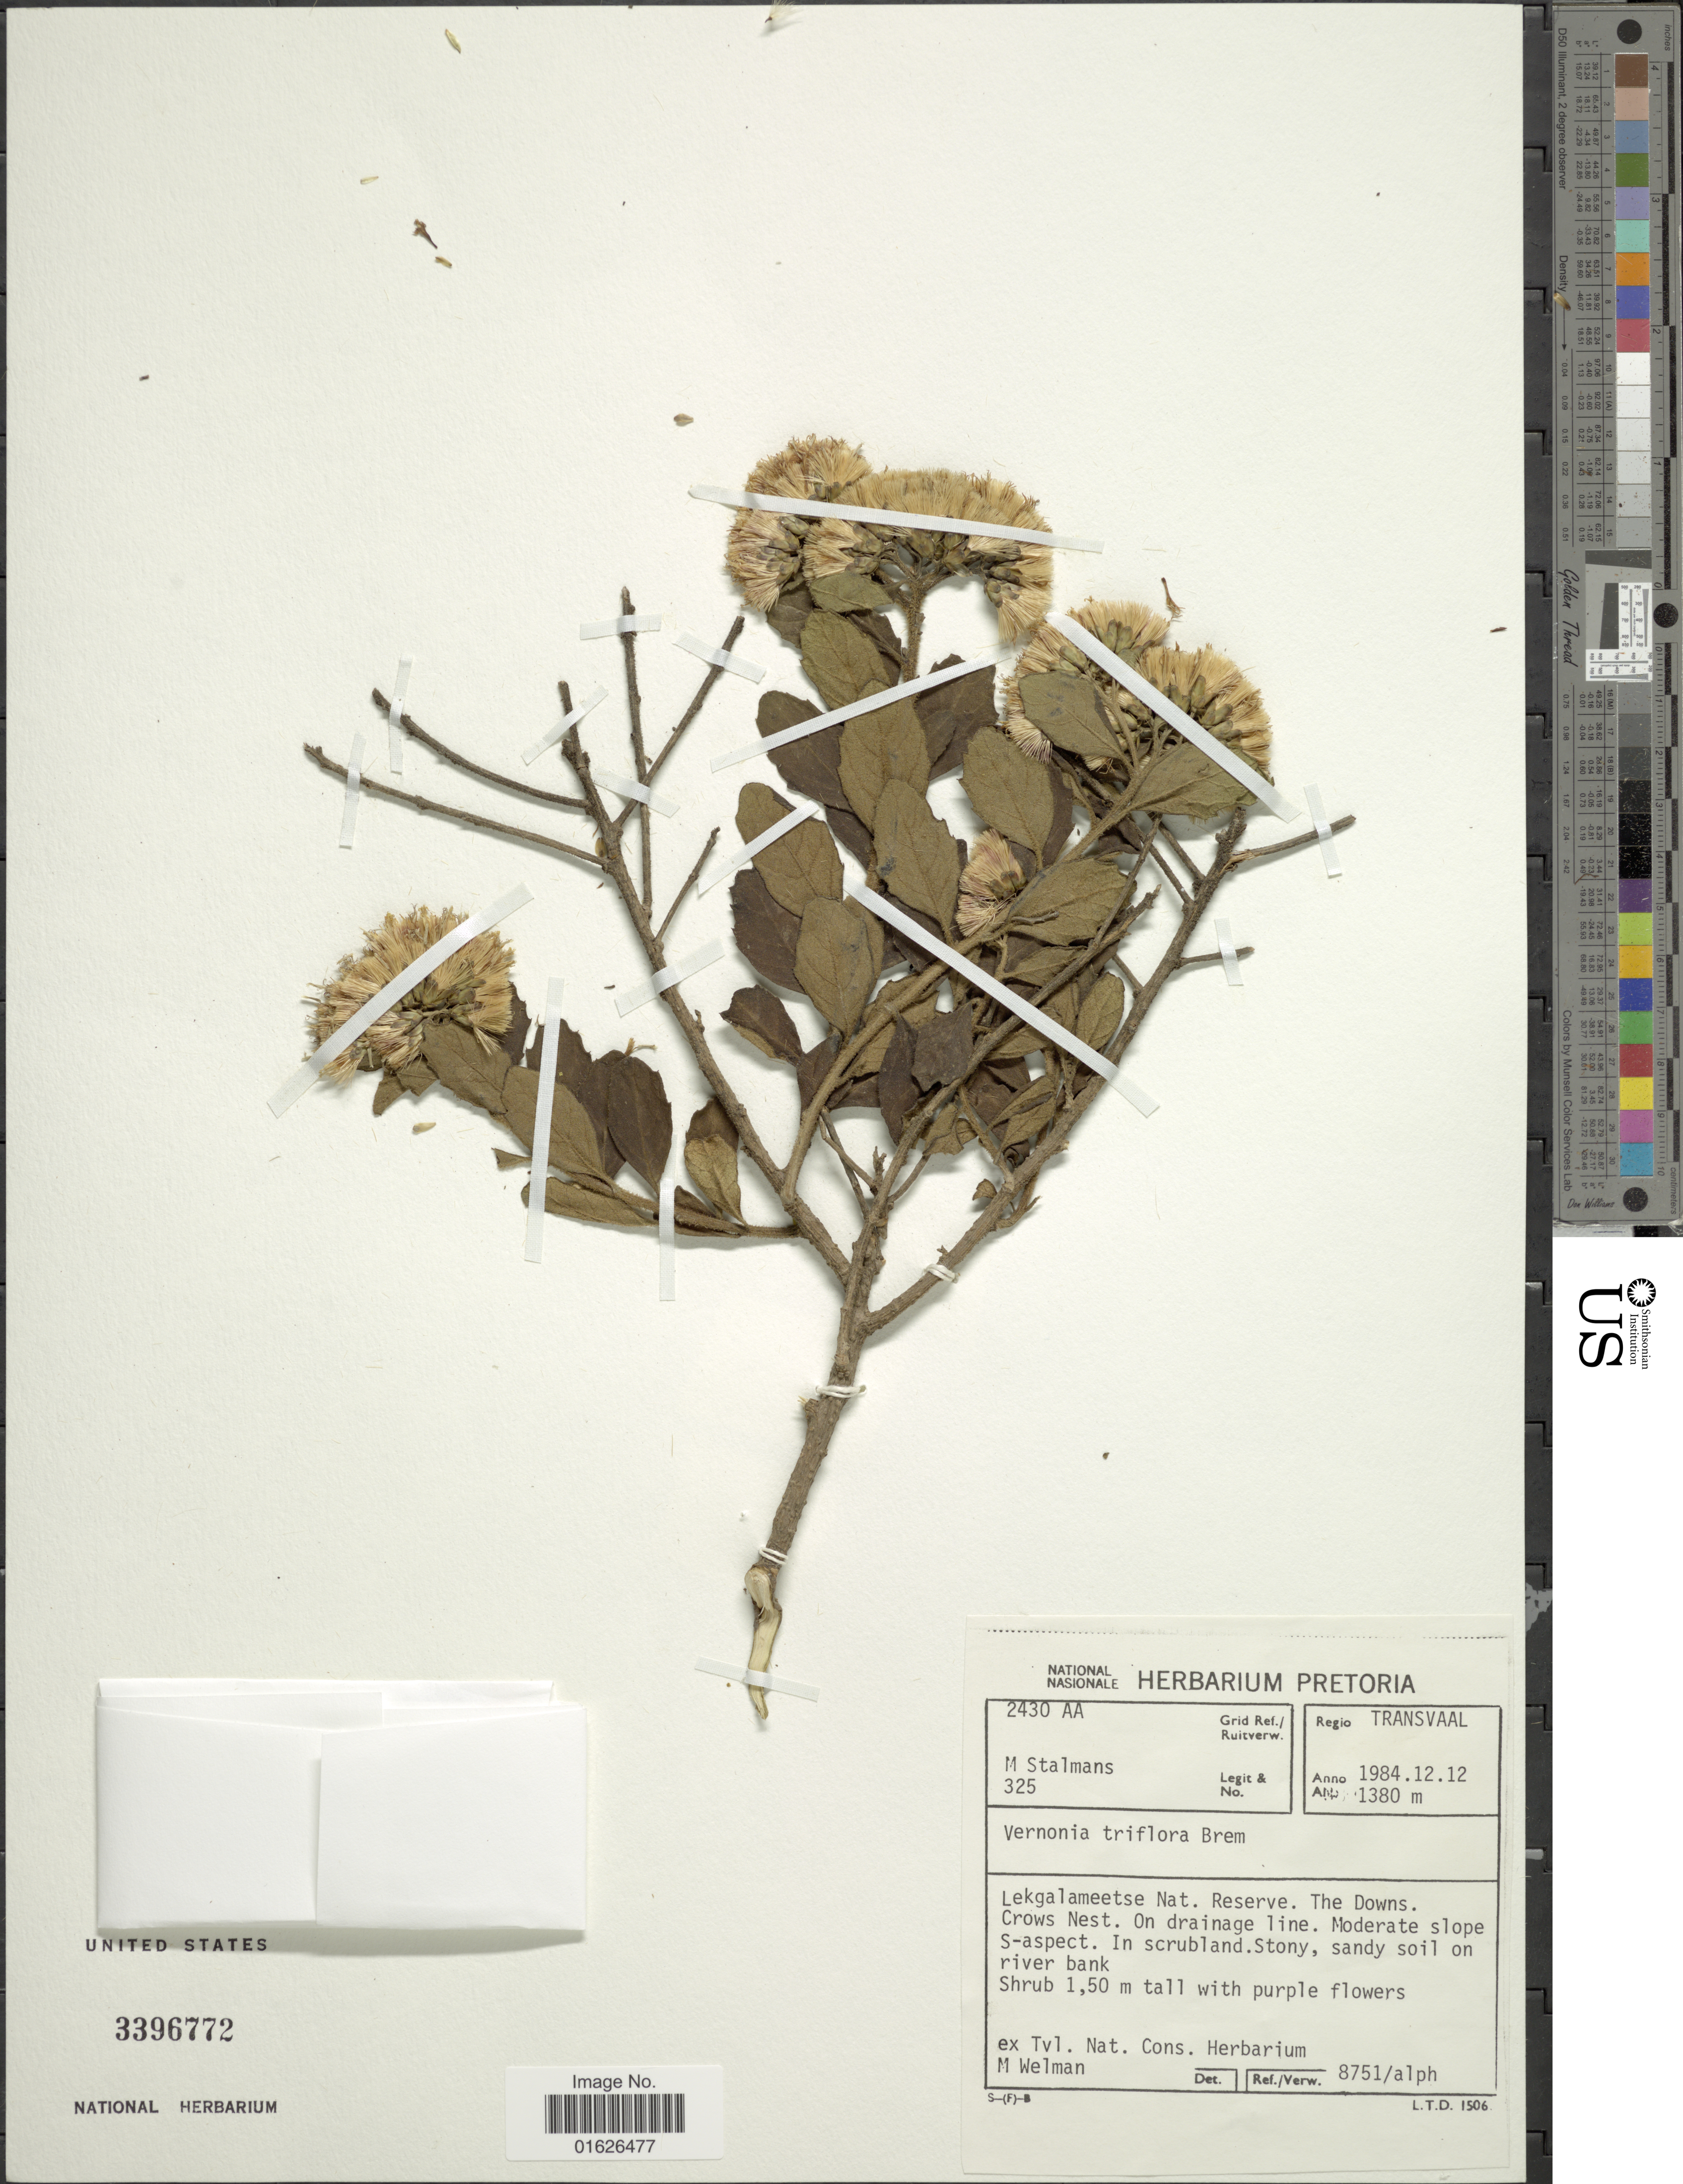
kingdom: Plantae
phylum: Tracheophyta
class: Magnoliopsida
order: Asterales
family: Asteraceae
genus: Gymnanthemum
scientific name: Gymnanthemum triflorum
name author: (Bremek.) H. Rob.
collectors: M. Stalmans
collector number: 325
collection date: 1984-12-12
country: South Africa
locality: Regio Transvaal, Lekgalmeetse Nat. Reserve, The Downs, Crows Nest. On Drainage Line, Moderate slope S - aspect.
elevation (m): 1380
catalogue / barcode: US 3396772